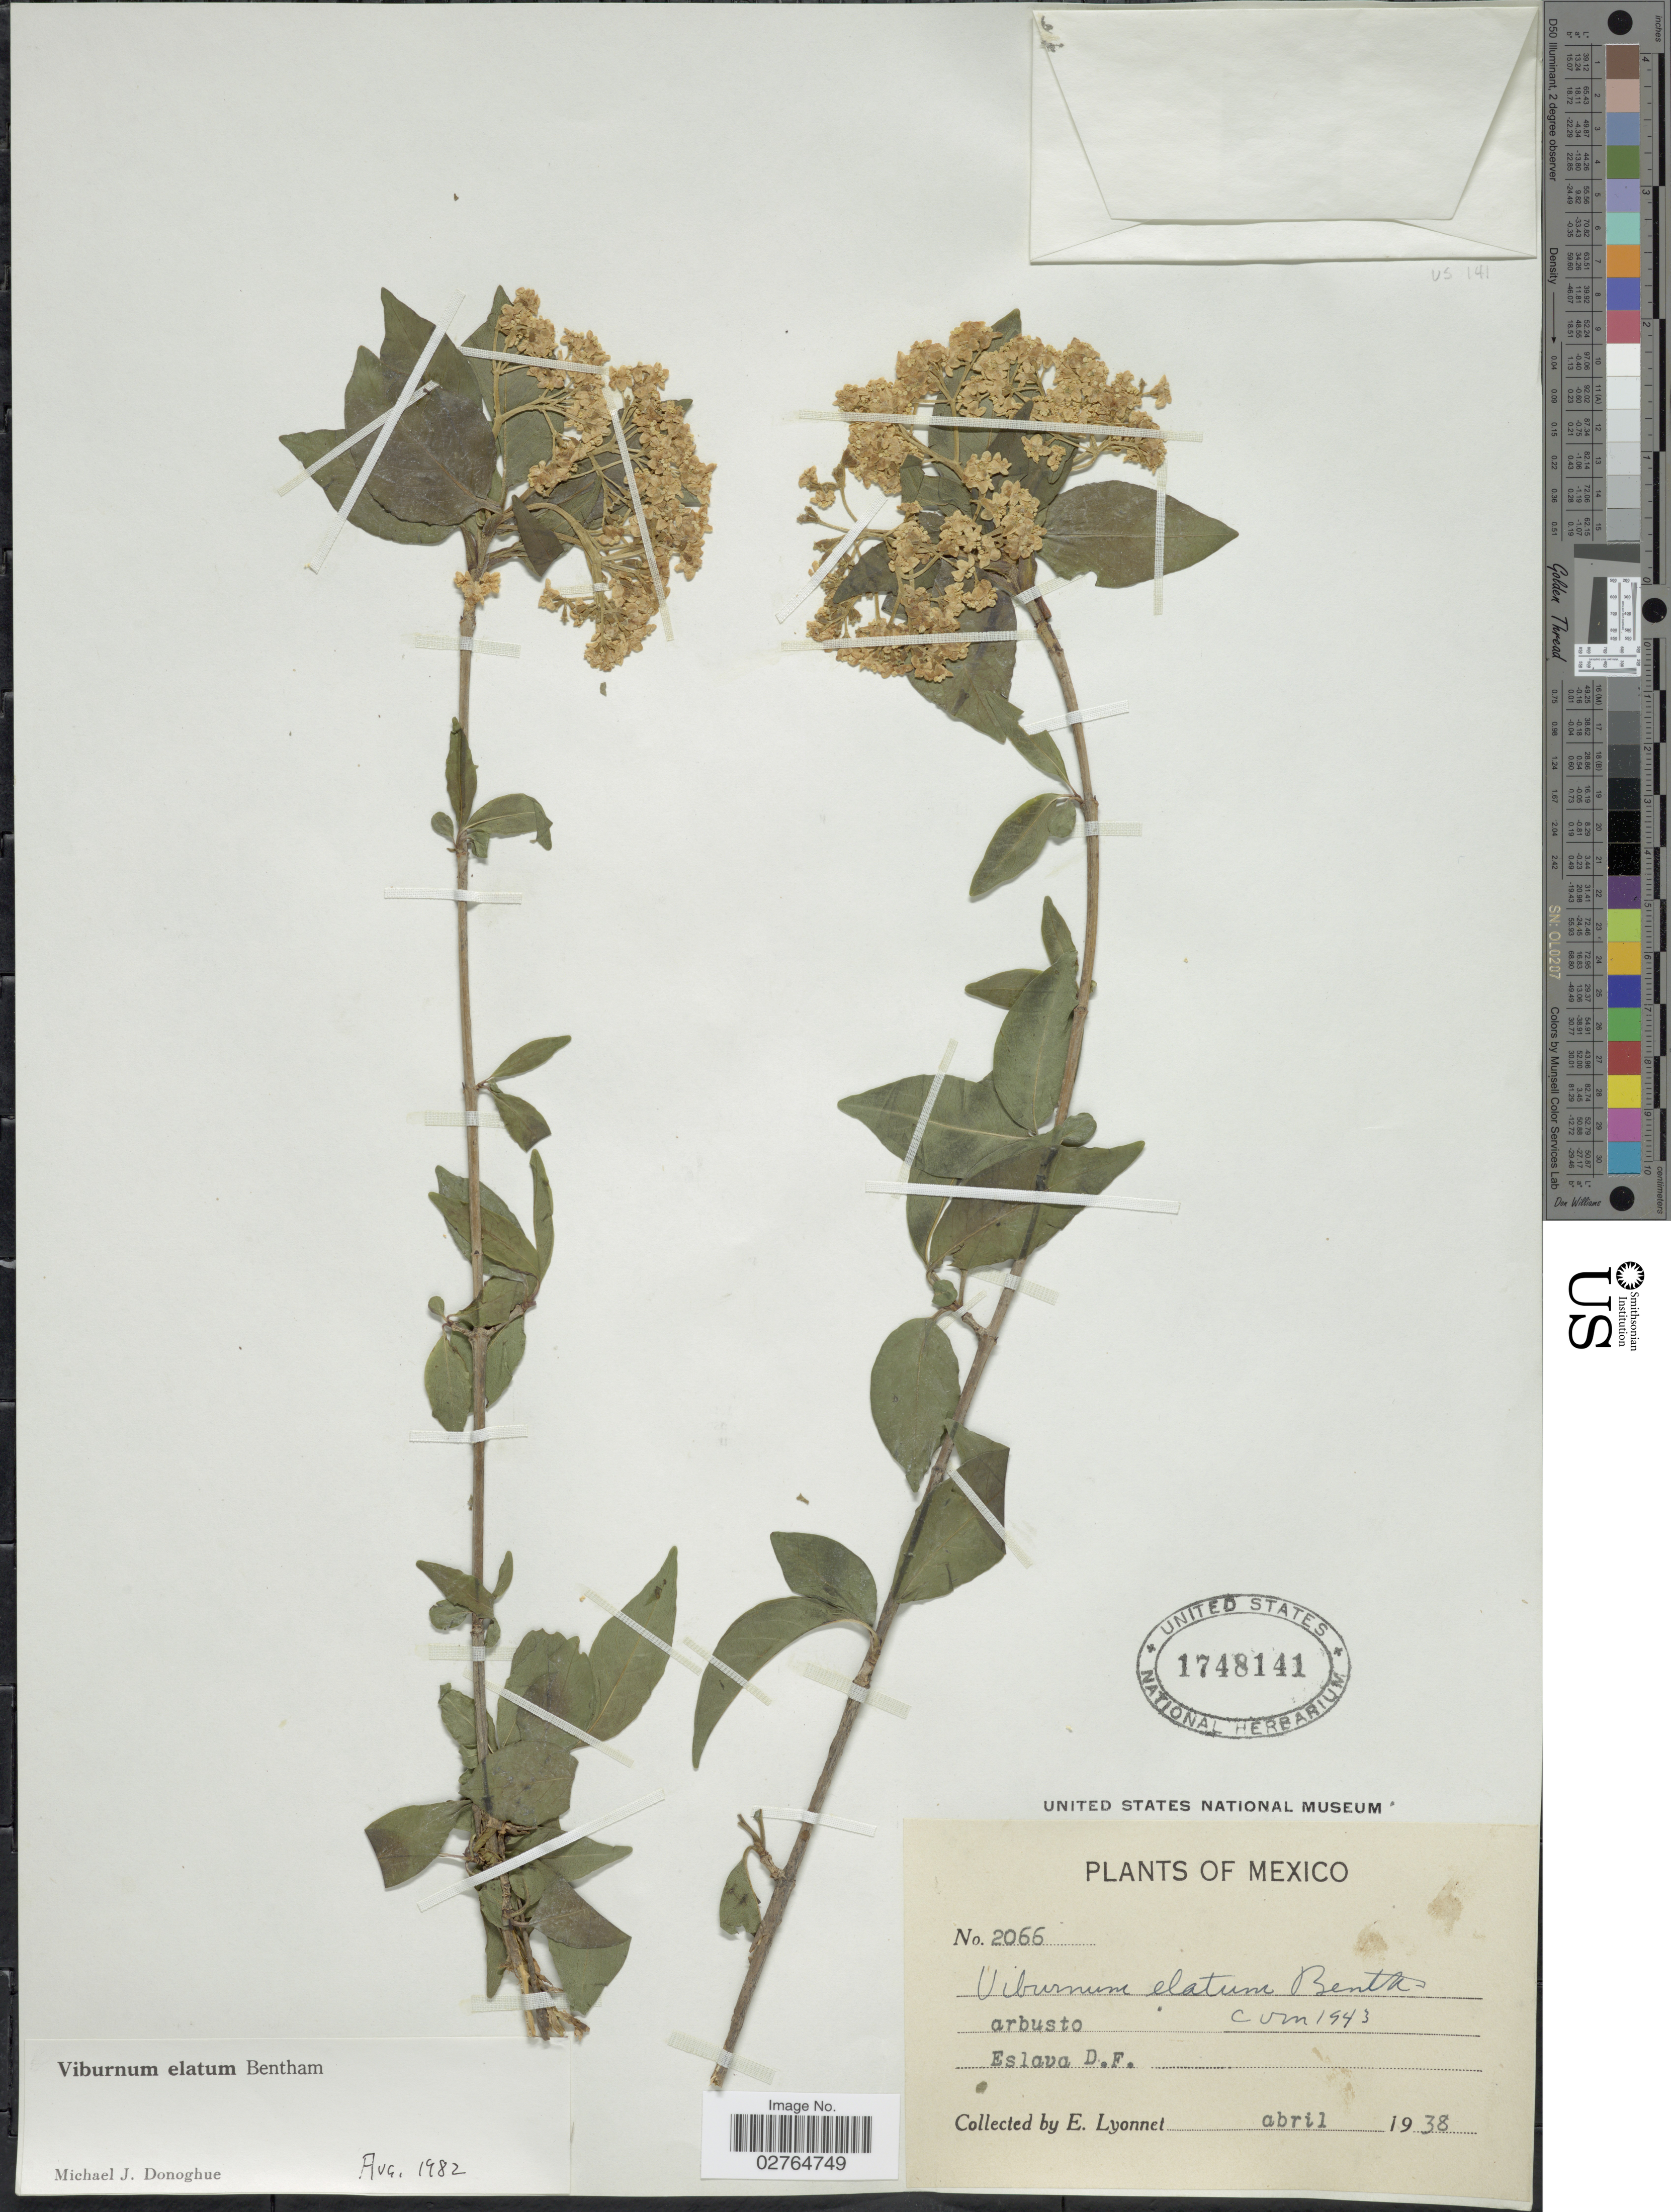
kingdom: Plantae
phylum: Tracheophyta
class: Magnoliopsida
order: Dipsacales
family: Viburnaceae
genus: Viburnum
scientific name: Viburnum elatum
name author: Benth.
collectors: E. Lyonnet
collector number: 2066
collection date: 1938-03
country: Mexico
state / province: Distrito Federal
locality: Eslava D.F.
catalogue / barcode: US 1748141